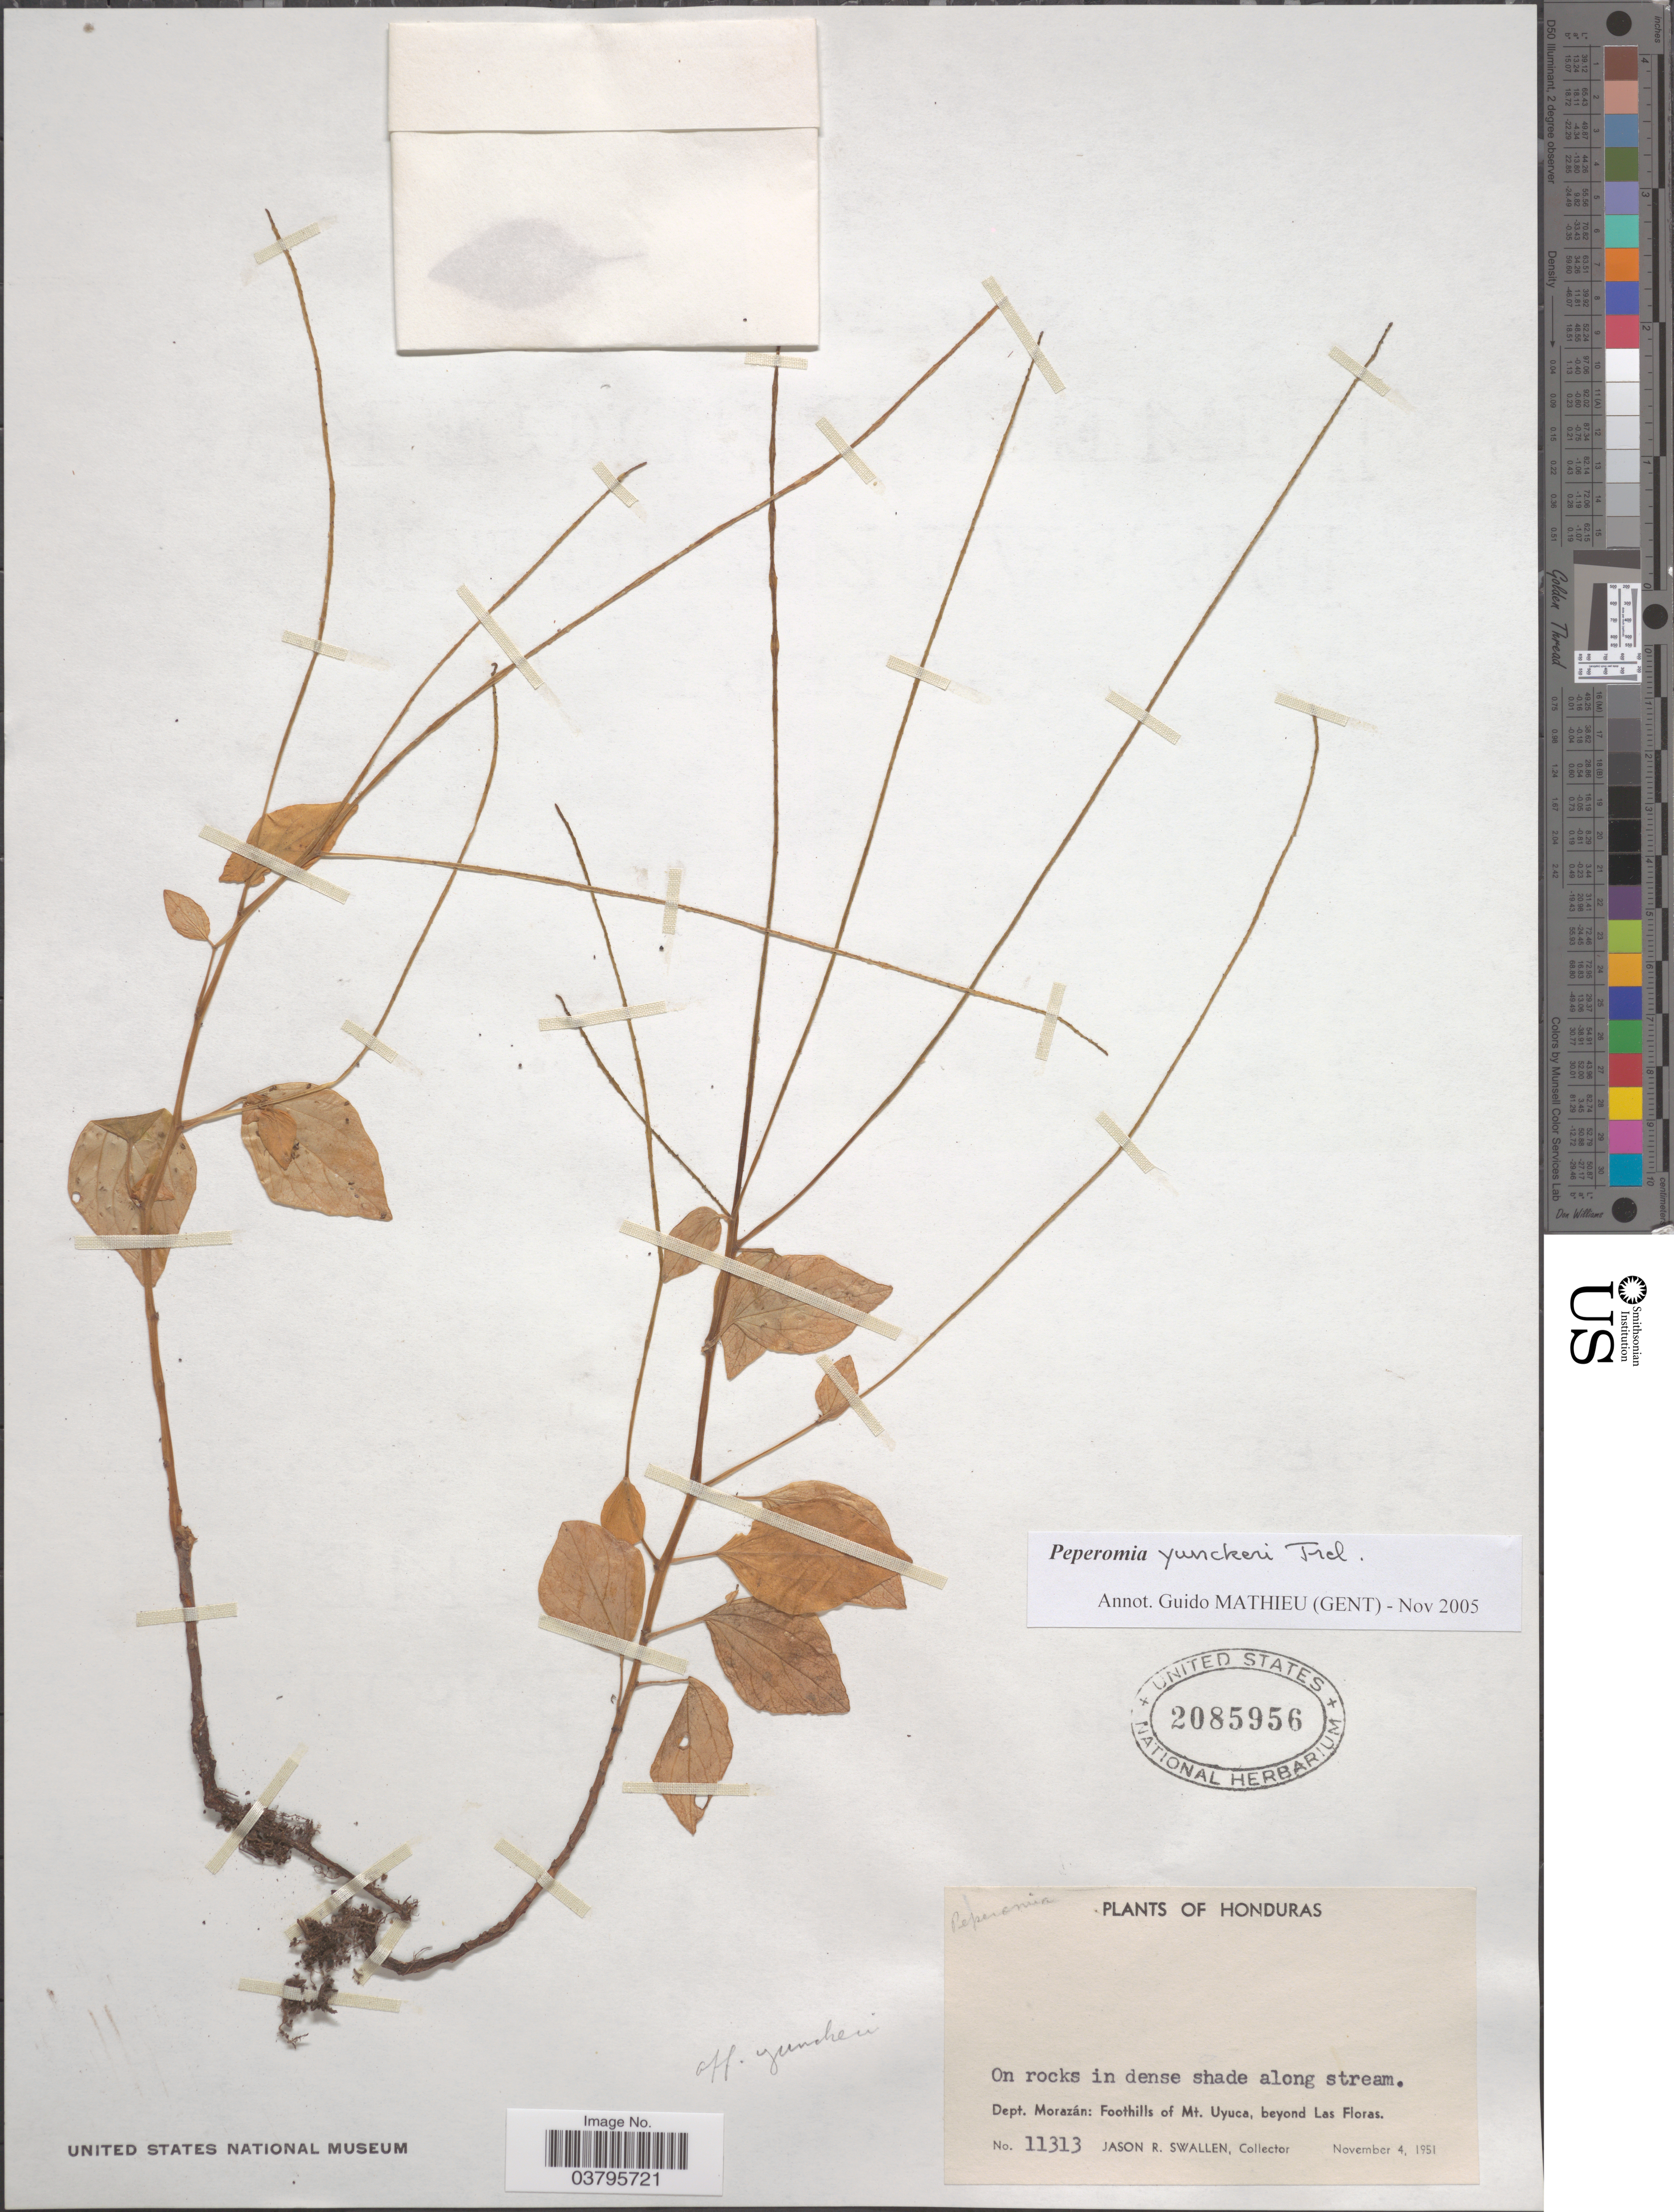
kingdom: Plantae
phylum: Tracheophyta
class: Magnoliopsida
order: Piperales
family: Piperaceae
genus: Peperomia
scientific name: Peperomia sancarlosiana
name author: C. DC.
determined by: Jiménez, José Estaban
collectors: J. R. Swallen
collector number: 11313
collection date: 1951-11-04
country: Honduras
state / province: Fco. Morazán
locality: Dept. Morazán: Foothills of Mt. Uyuca, beyond Las Floras.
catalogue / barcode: US 2085956